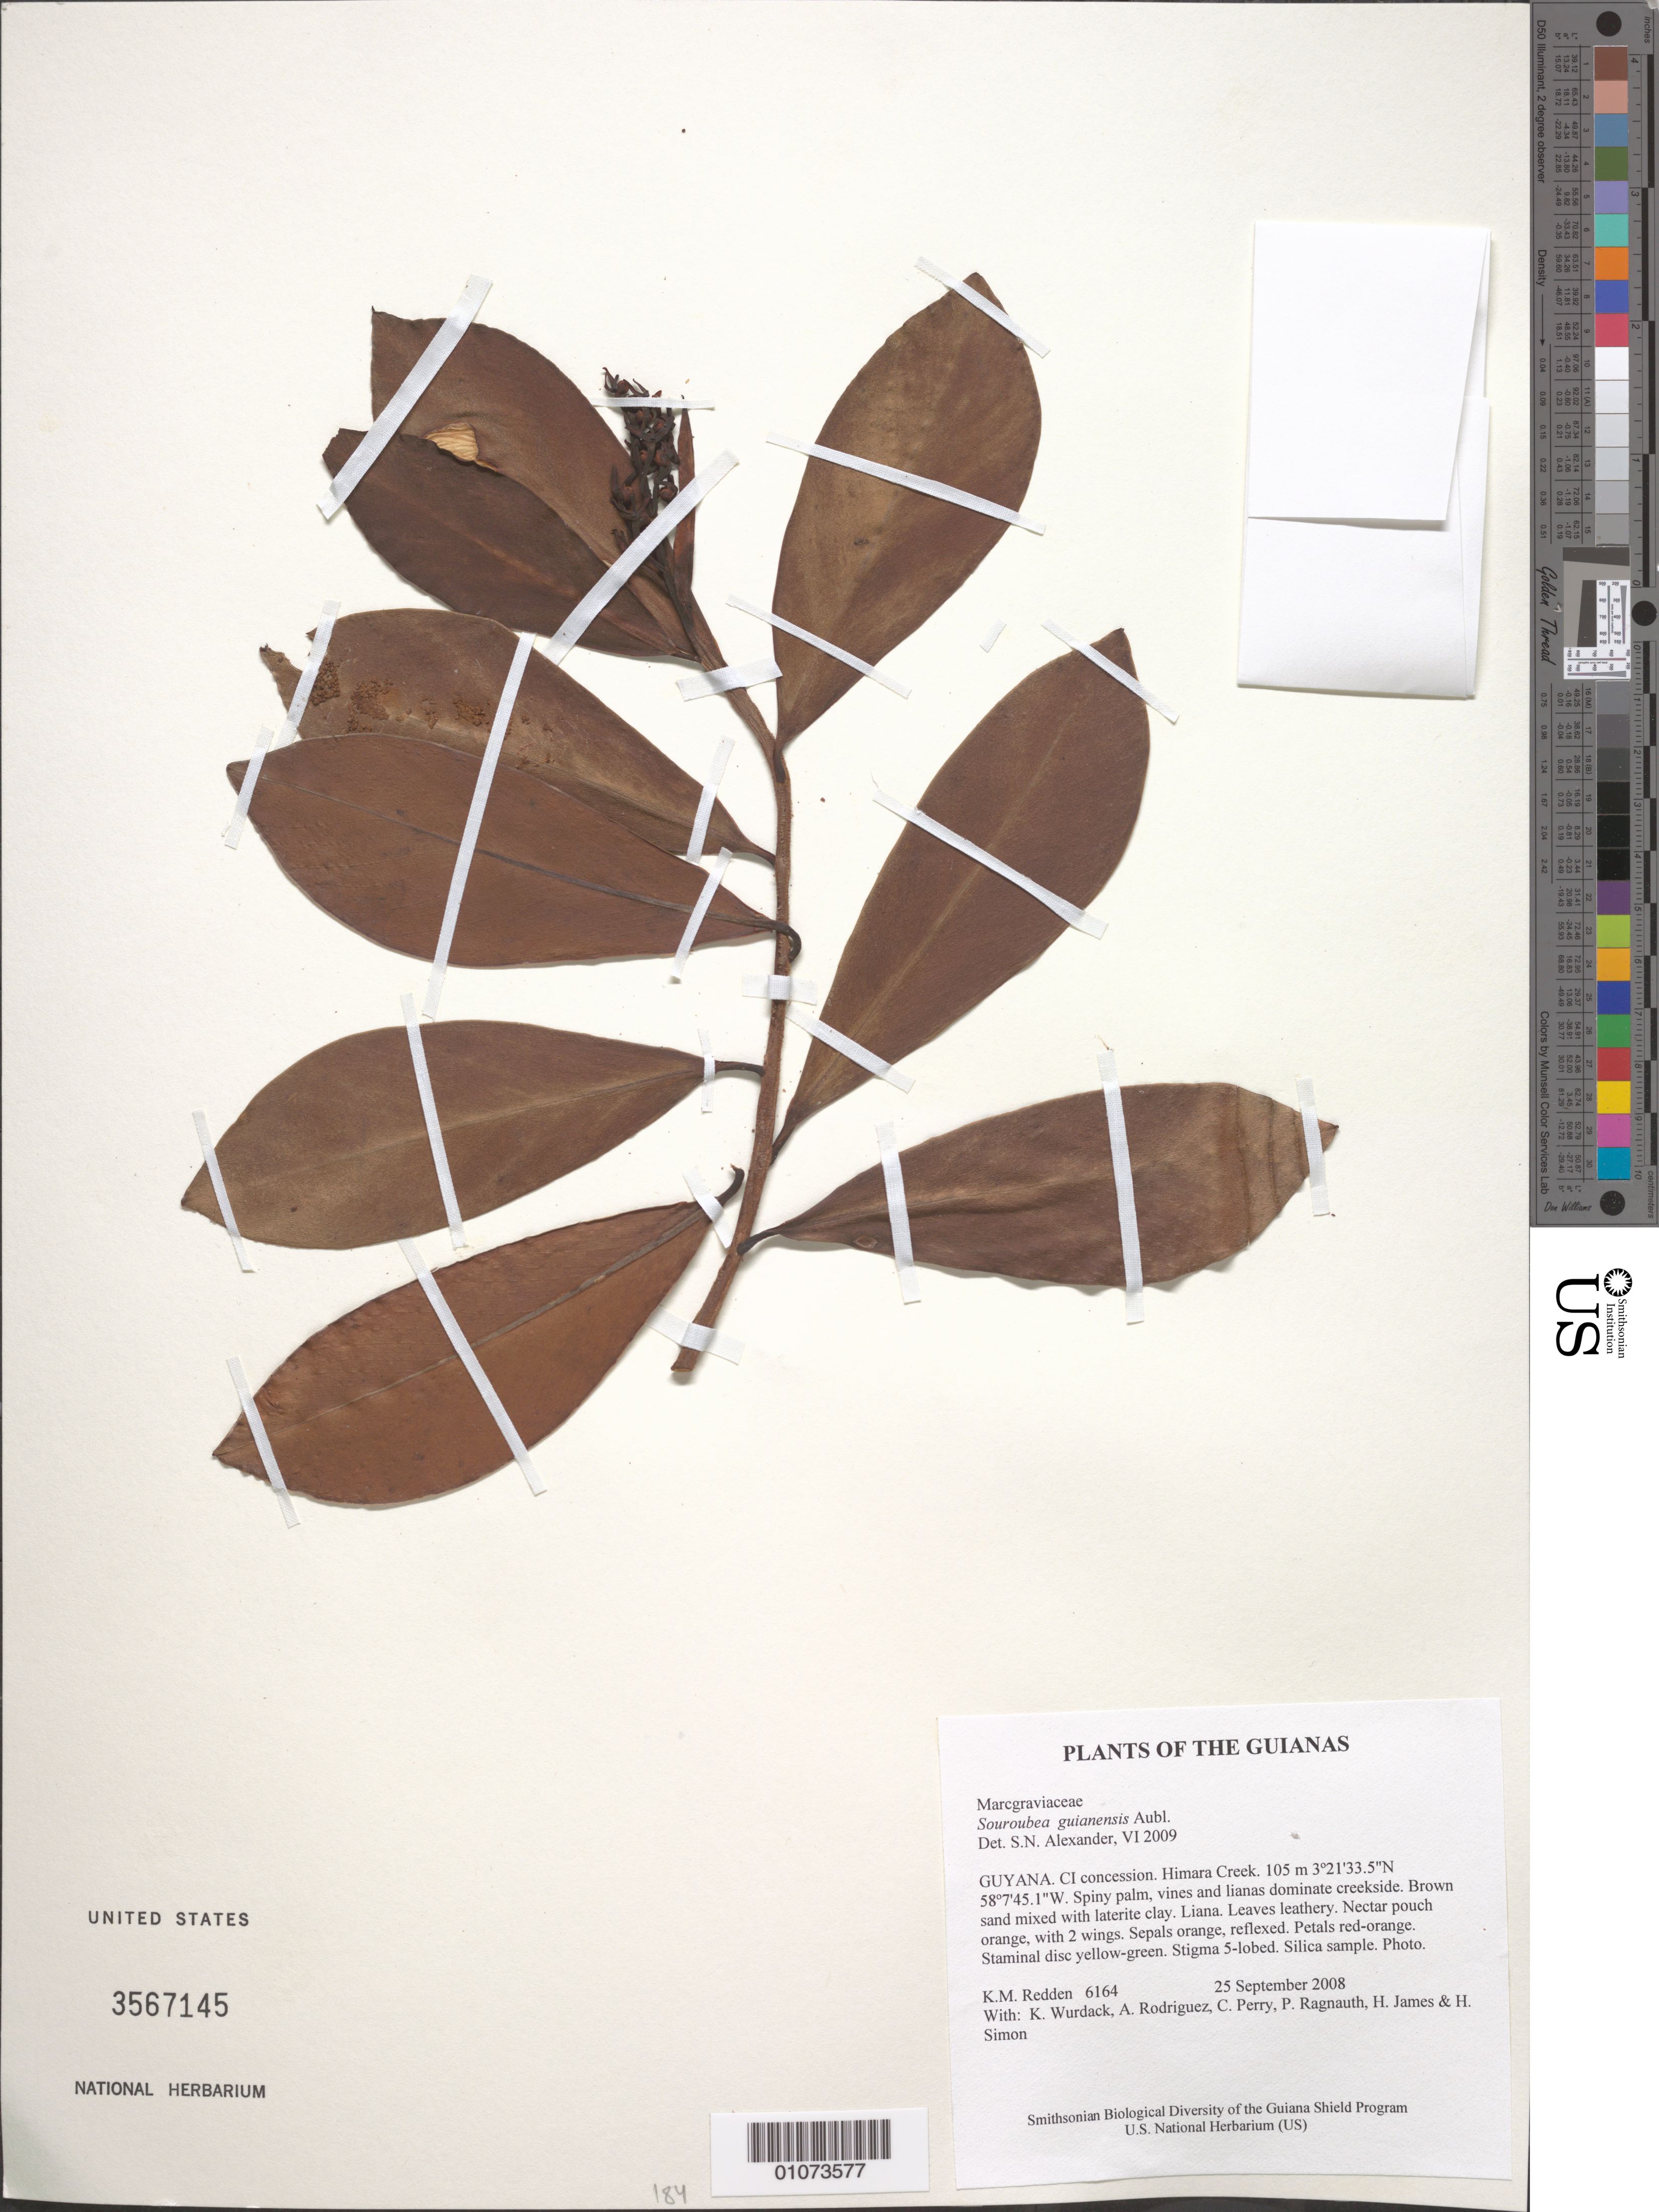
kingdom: Plantae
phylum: Tracheophyta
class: Magnoliopsida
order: Ericales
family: Marcgraviaceae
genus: Souroubea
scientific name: Souroubea guianensis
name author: Aubl.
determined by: Alexander, S. N.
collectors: K. M. Redden, K. Wurdack, A. Rodriguez, C. Perry, P. Ragnauth, H. James & H. Simon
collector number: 6164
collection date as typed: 25 September 2008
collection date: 2008-09-25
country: Guyana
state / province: U. Takutu-U. Essequibo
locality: CI concession. Himara Creek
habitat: Spiny palm, vines and lianas dominate creekside. Brown sand mixed with laterite clay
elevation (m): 105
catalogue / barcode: US 3567145